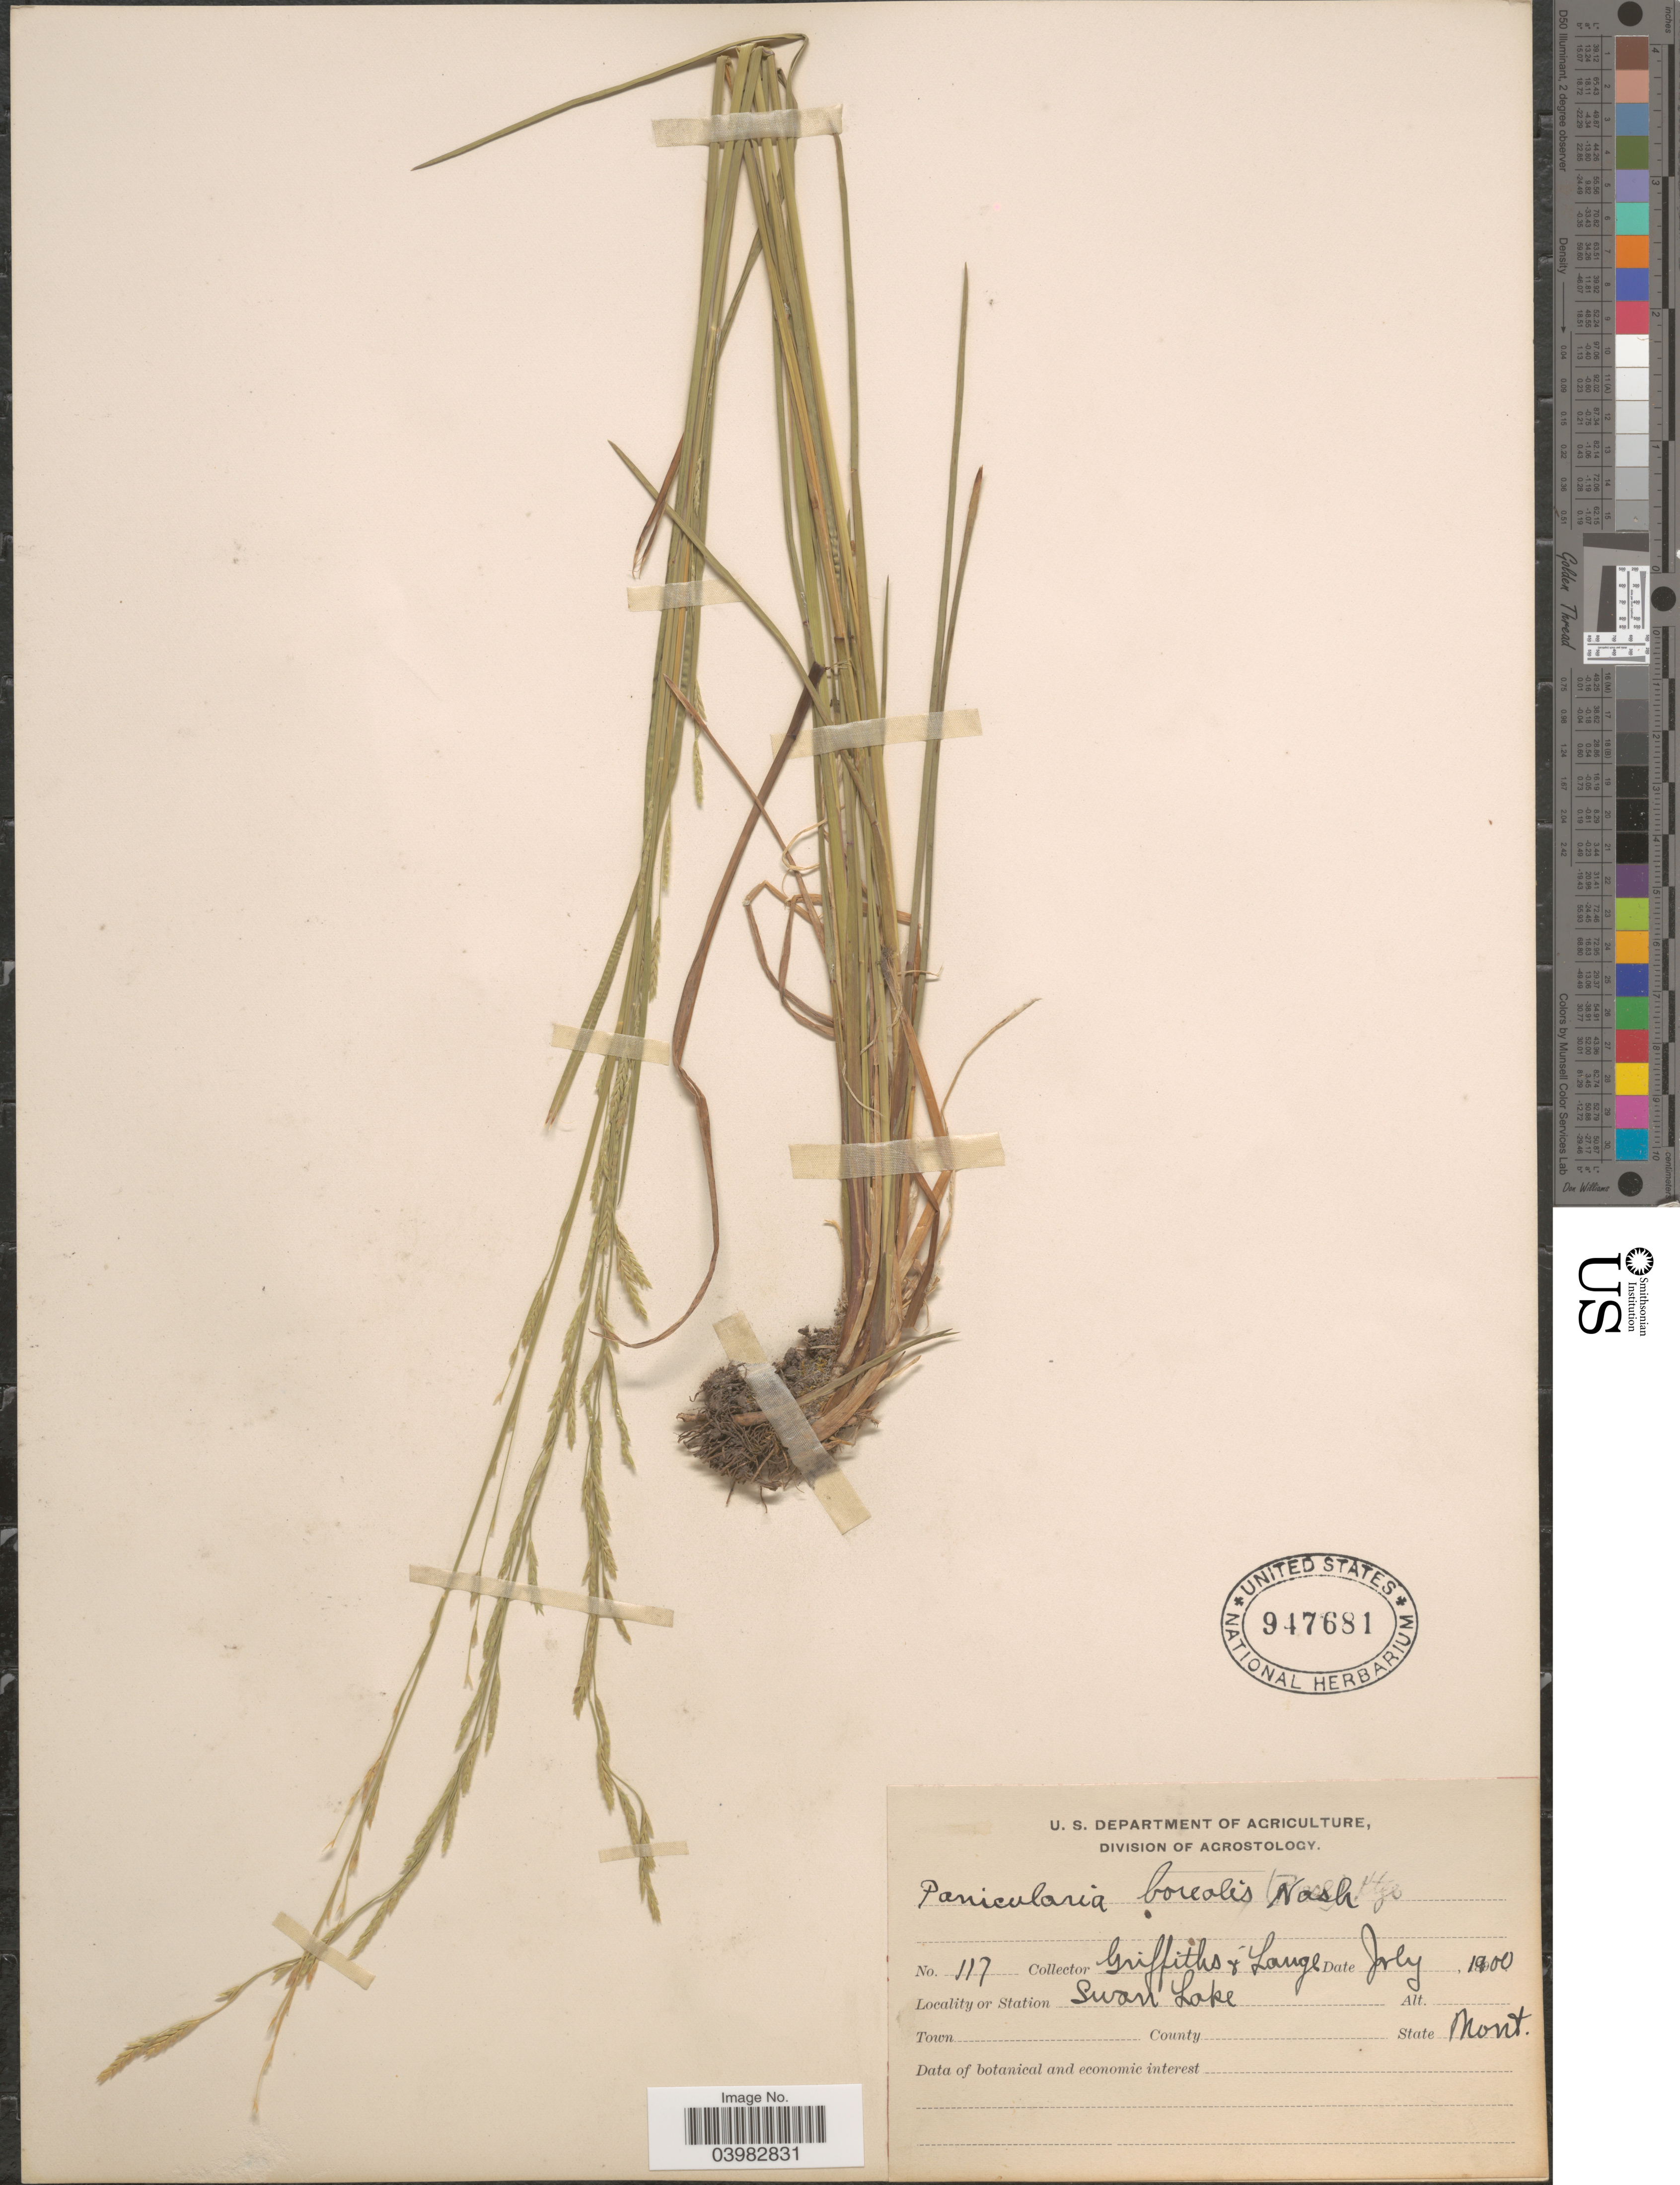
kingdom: Plantae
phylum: Tracheophyta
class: Liliopsida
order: Poales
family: Poaceae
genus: Glyceria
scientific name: Glyceria borealis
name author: (Nash) Batchelder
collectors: -- Griffiths & -- Lange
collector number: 117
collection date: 1900-07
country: United States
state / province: Montana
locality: Swan Lake.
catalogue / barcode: US 947681